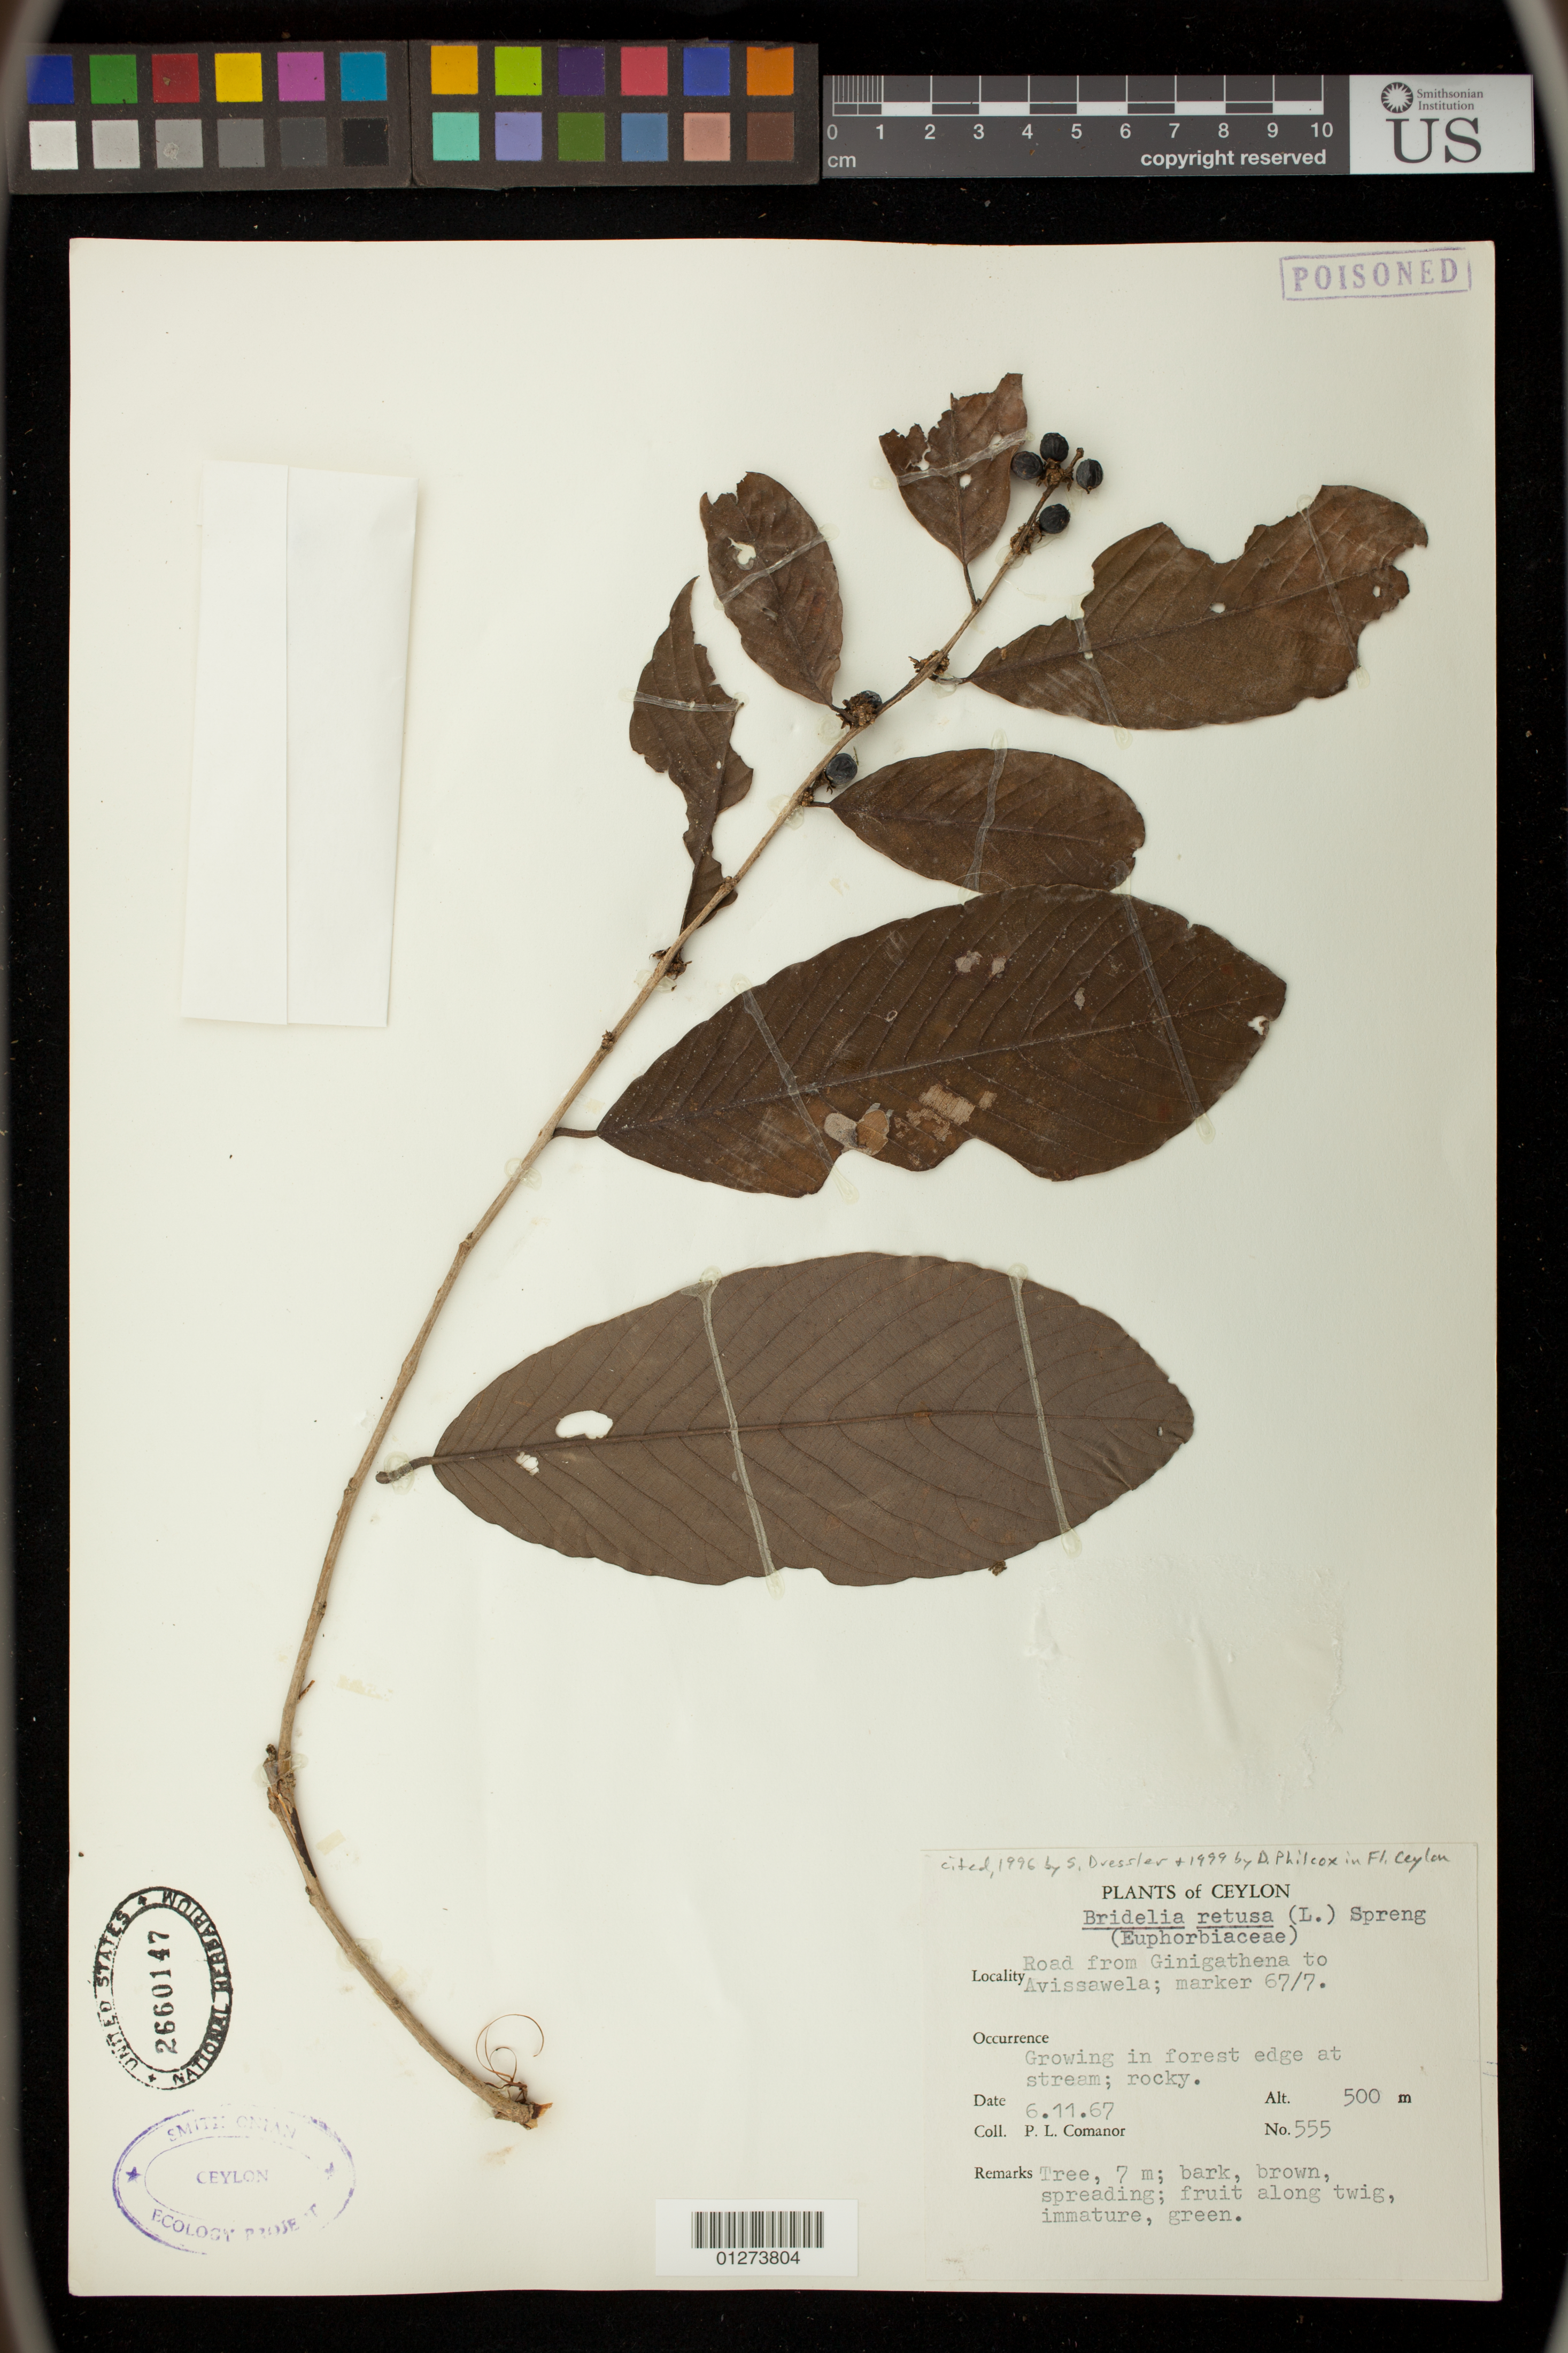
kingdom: Plantae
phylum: Tracheophyta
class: Magnoliopsida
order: Malpighiales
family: Phyllanthaceae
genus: Bridelia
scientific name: Bridelia retusa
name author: (L.) A. Juss.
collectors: P. Comanor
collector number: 555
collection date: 1967-11-06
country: Sri Lanka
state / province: Central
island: Ceylon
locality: Ceylon: Road from Ginigathena to Avissawela; marker 67/7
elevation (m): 500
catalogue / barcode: US 2660147